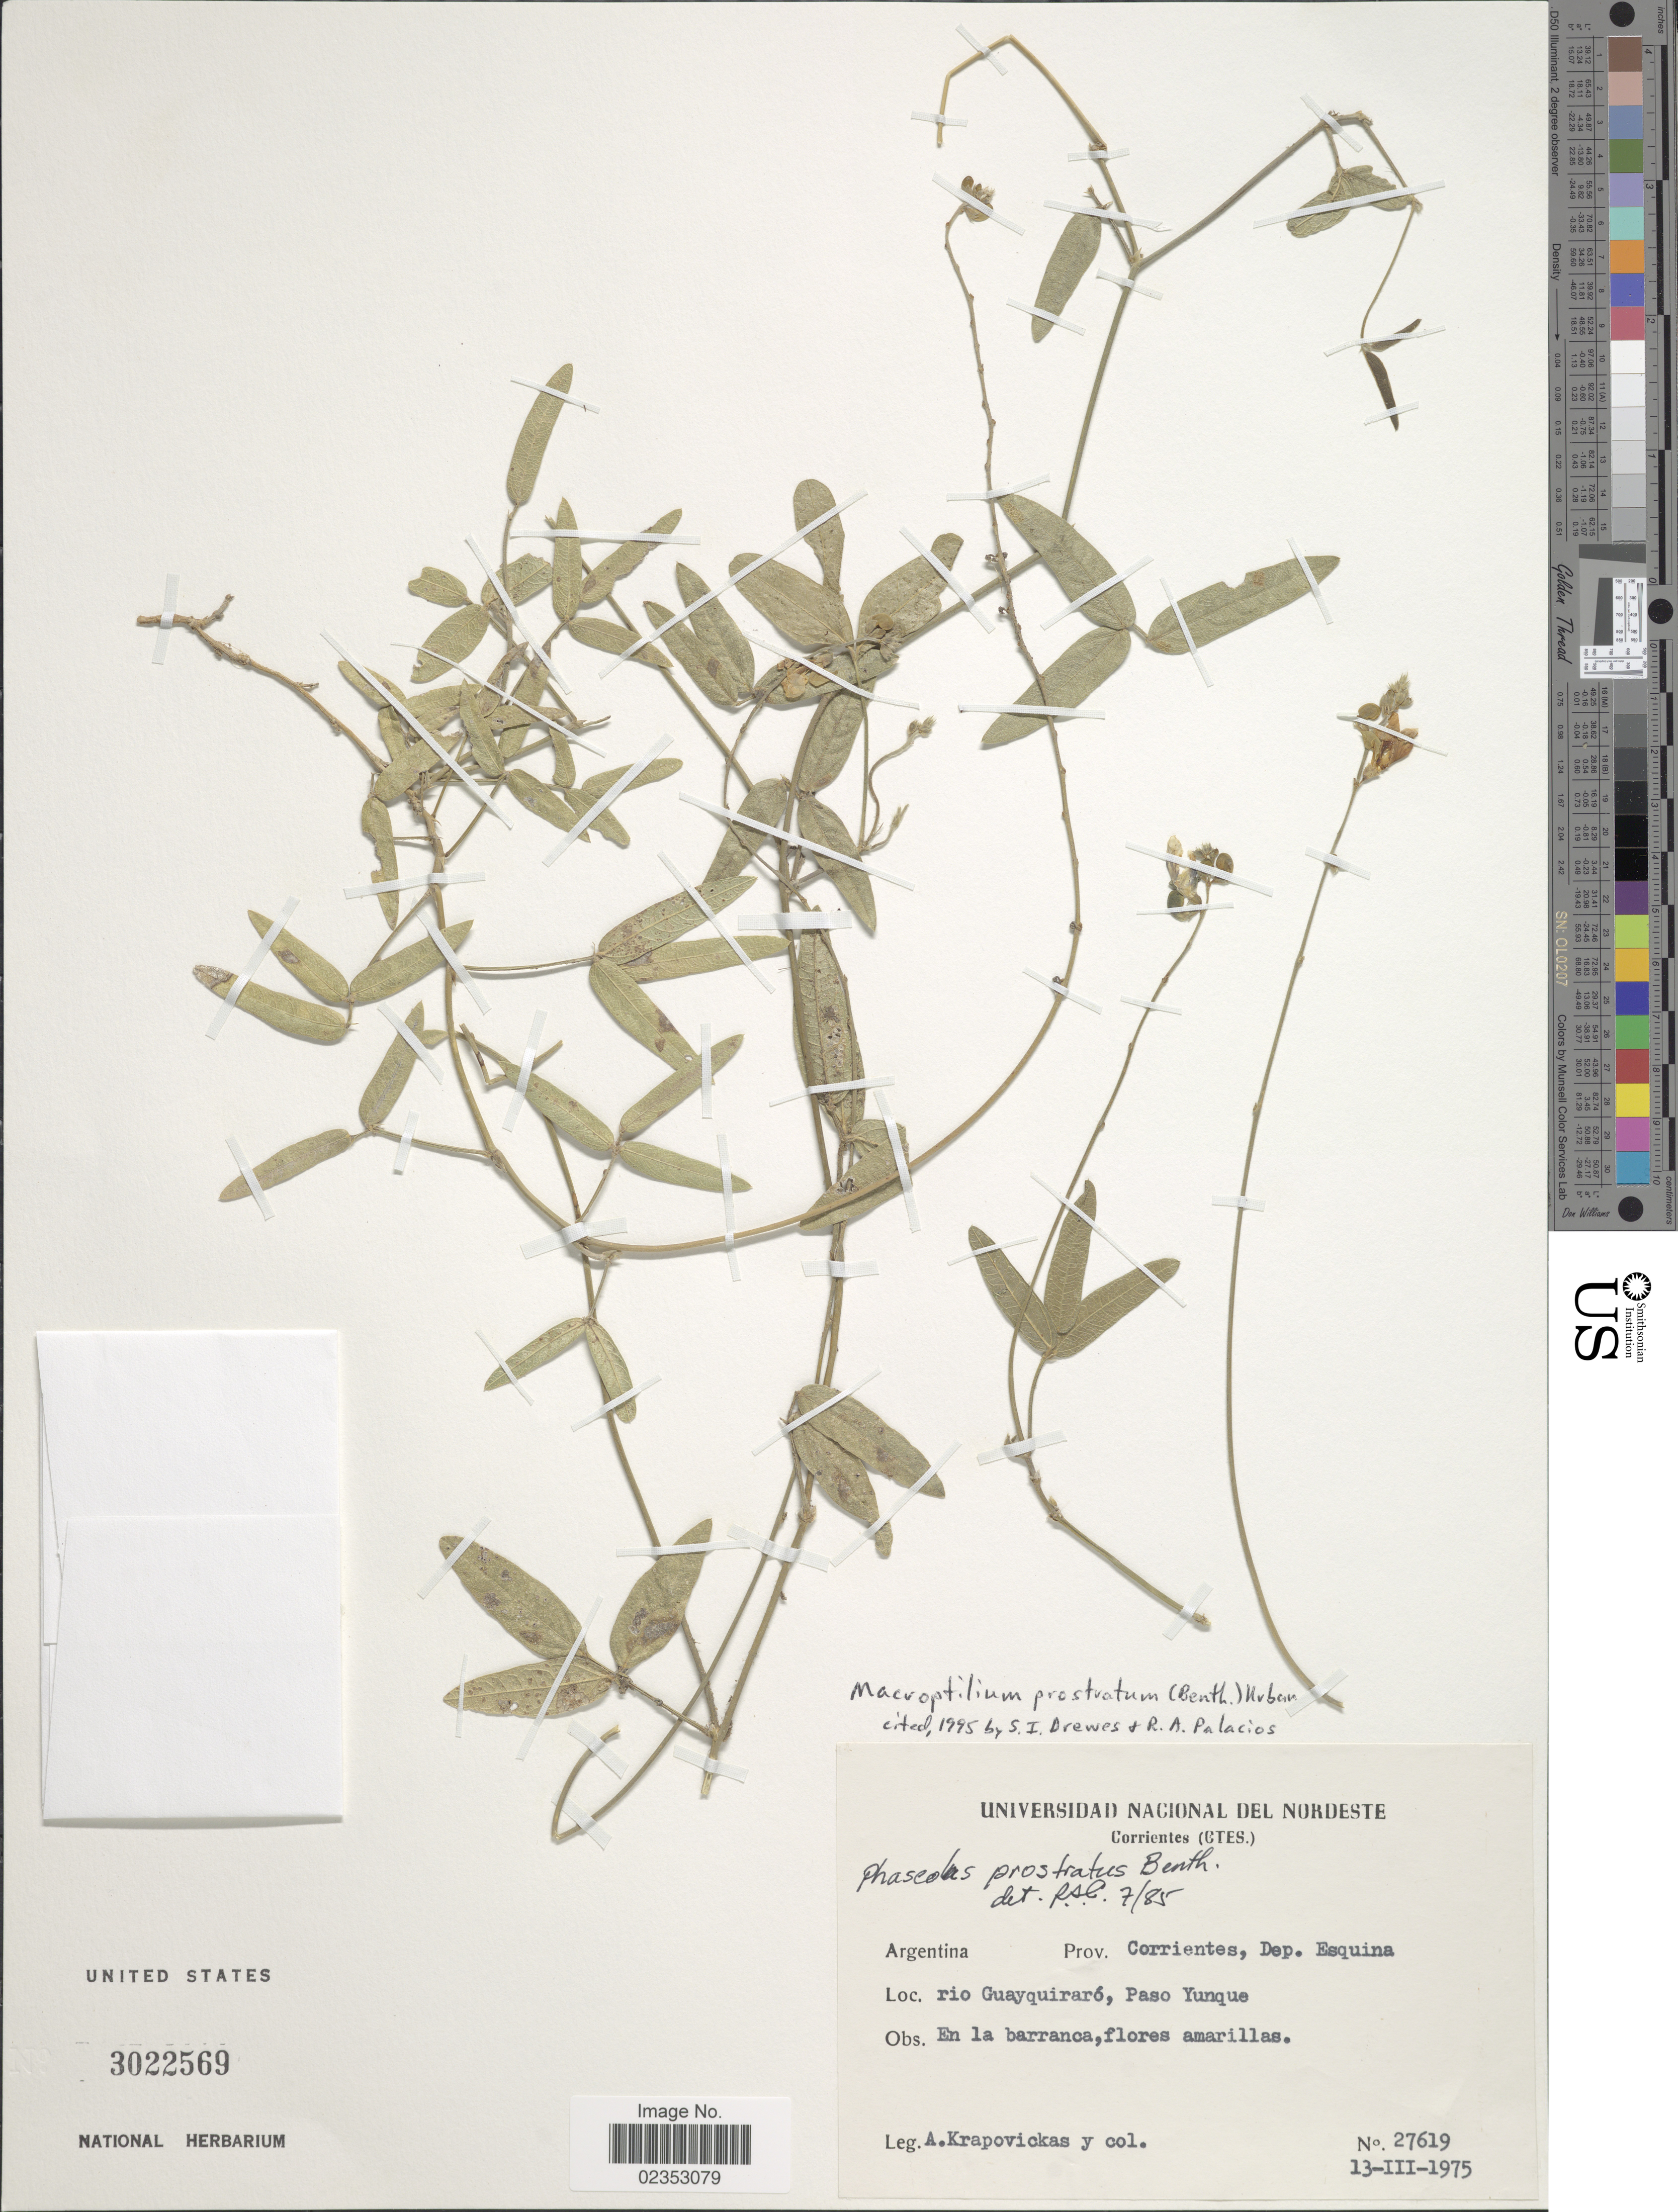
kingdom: Plantae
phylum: Tracheophyta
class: Magnoliopsida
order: Fabales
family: Fabaceae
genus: Macroptilium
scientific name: Macroptilium prostratum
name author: (Benth.) Urb.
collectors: A. Krapovickas & et al.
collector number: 27619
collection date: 1975-03-13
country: Argentina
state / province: Corrientes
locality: Dep. Esquina, rio Guayquiraró, Paso Yunque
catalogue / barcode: US 3022569